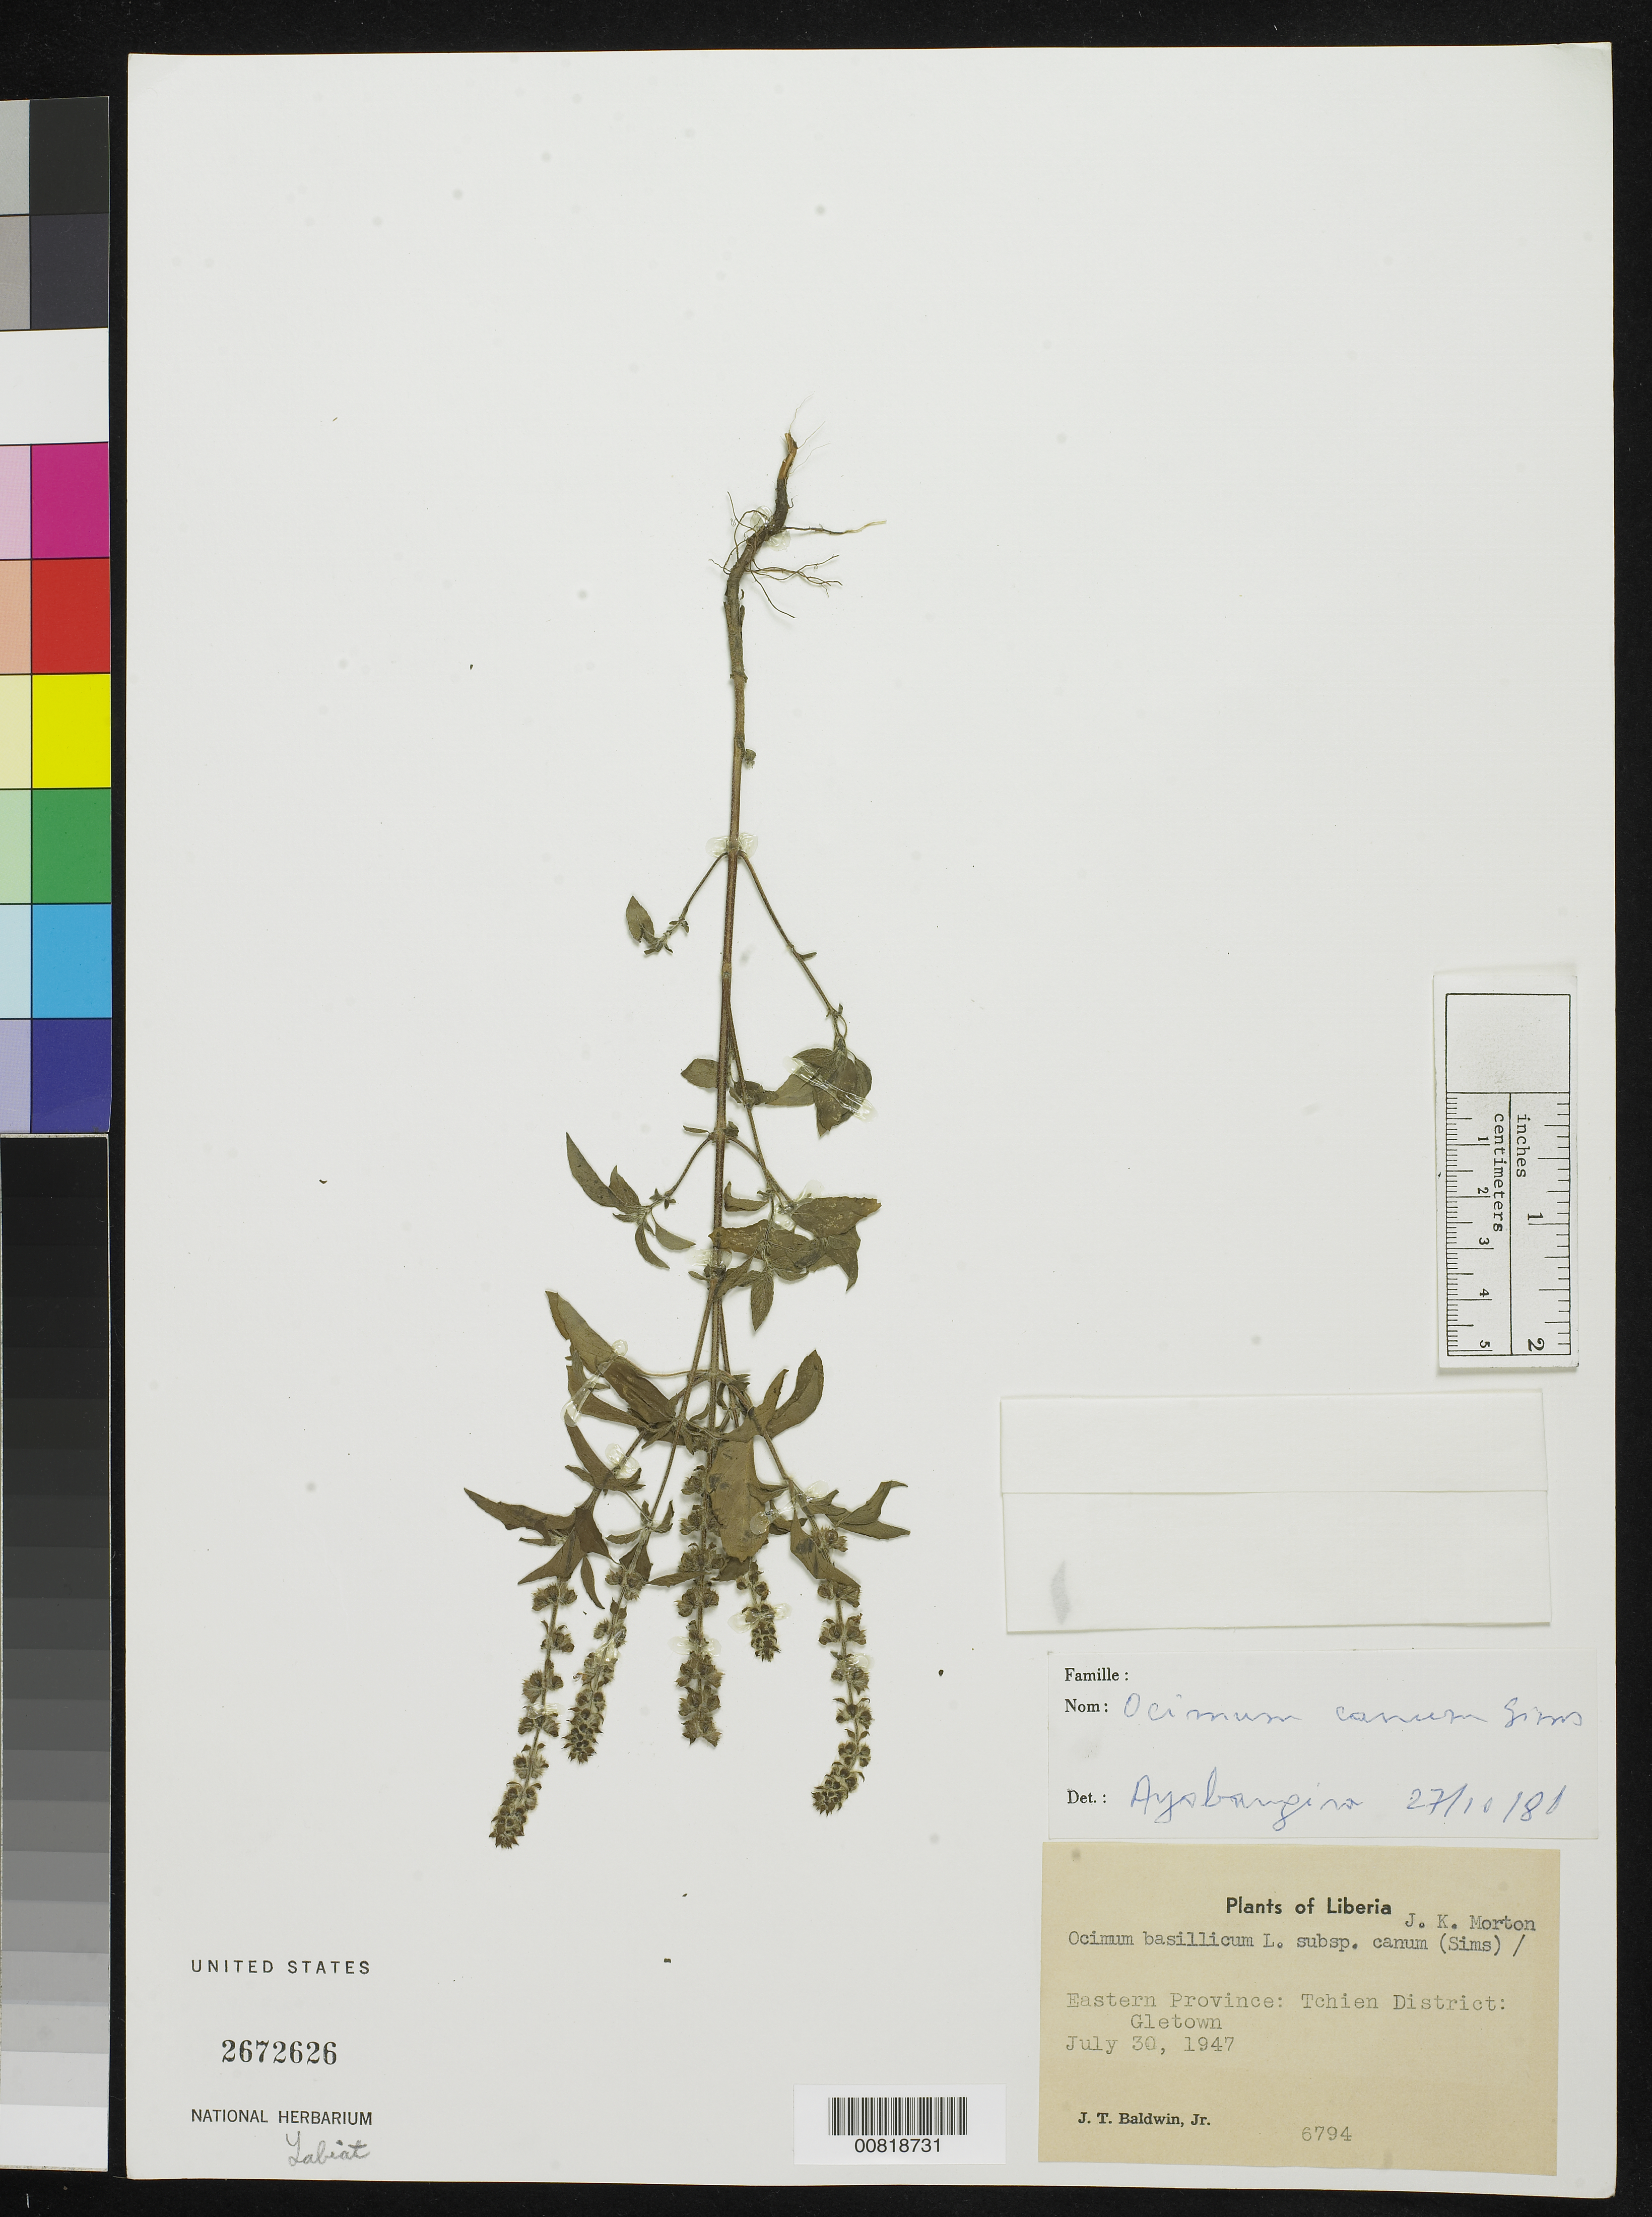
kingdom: Plantae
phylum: Tracheophyta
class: Magnoliopsida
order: Lamiales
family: Lamiaceae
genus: Ocimum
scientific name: Ocimum canum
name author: Sims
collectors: J. T. Baldwin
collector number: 6794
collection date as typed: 30 Jul 1947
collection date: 1947-07-30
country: Liberia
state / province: Grand Gedeh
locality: Eastern Province: Tchien District, Gletown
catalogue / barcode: US 2672626